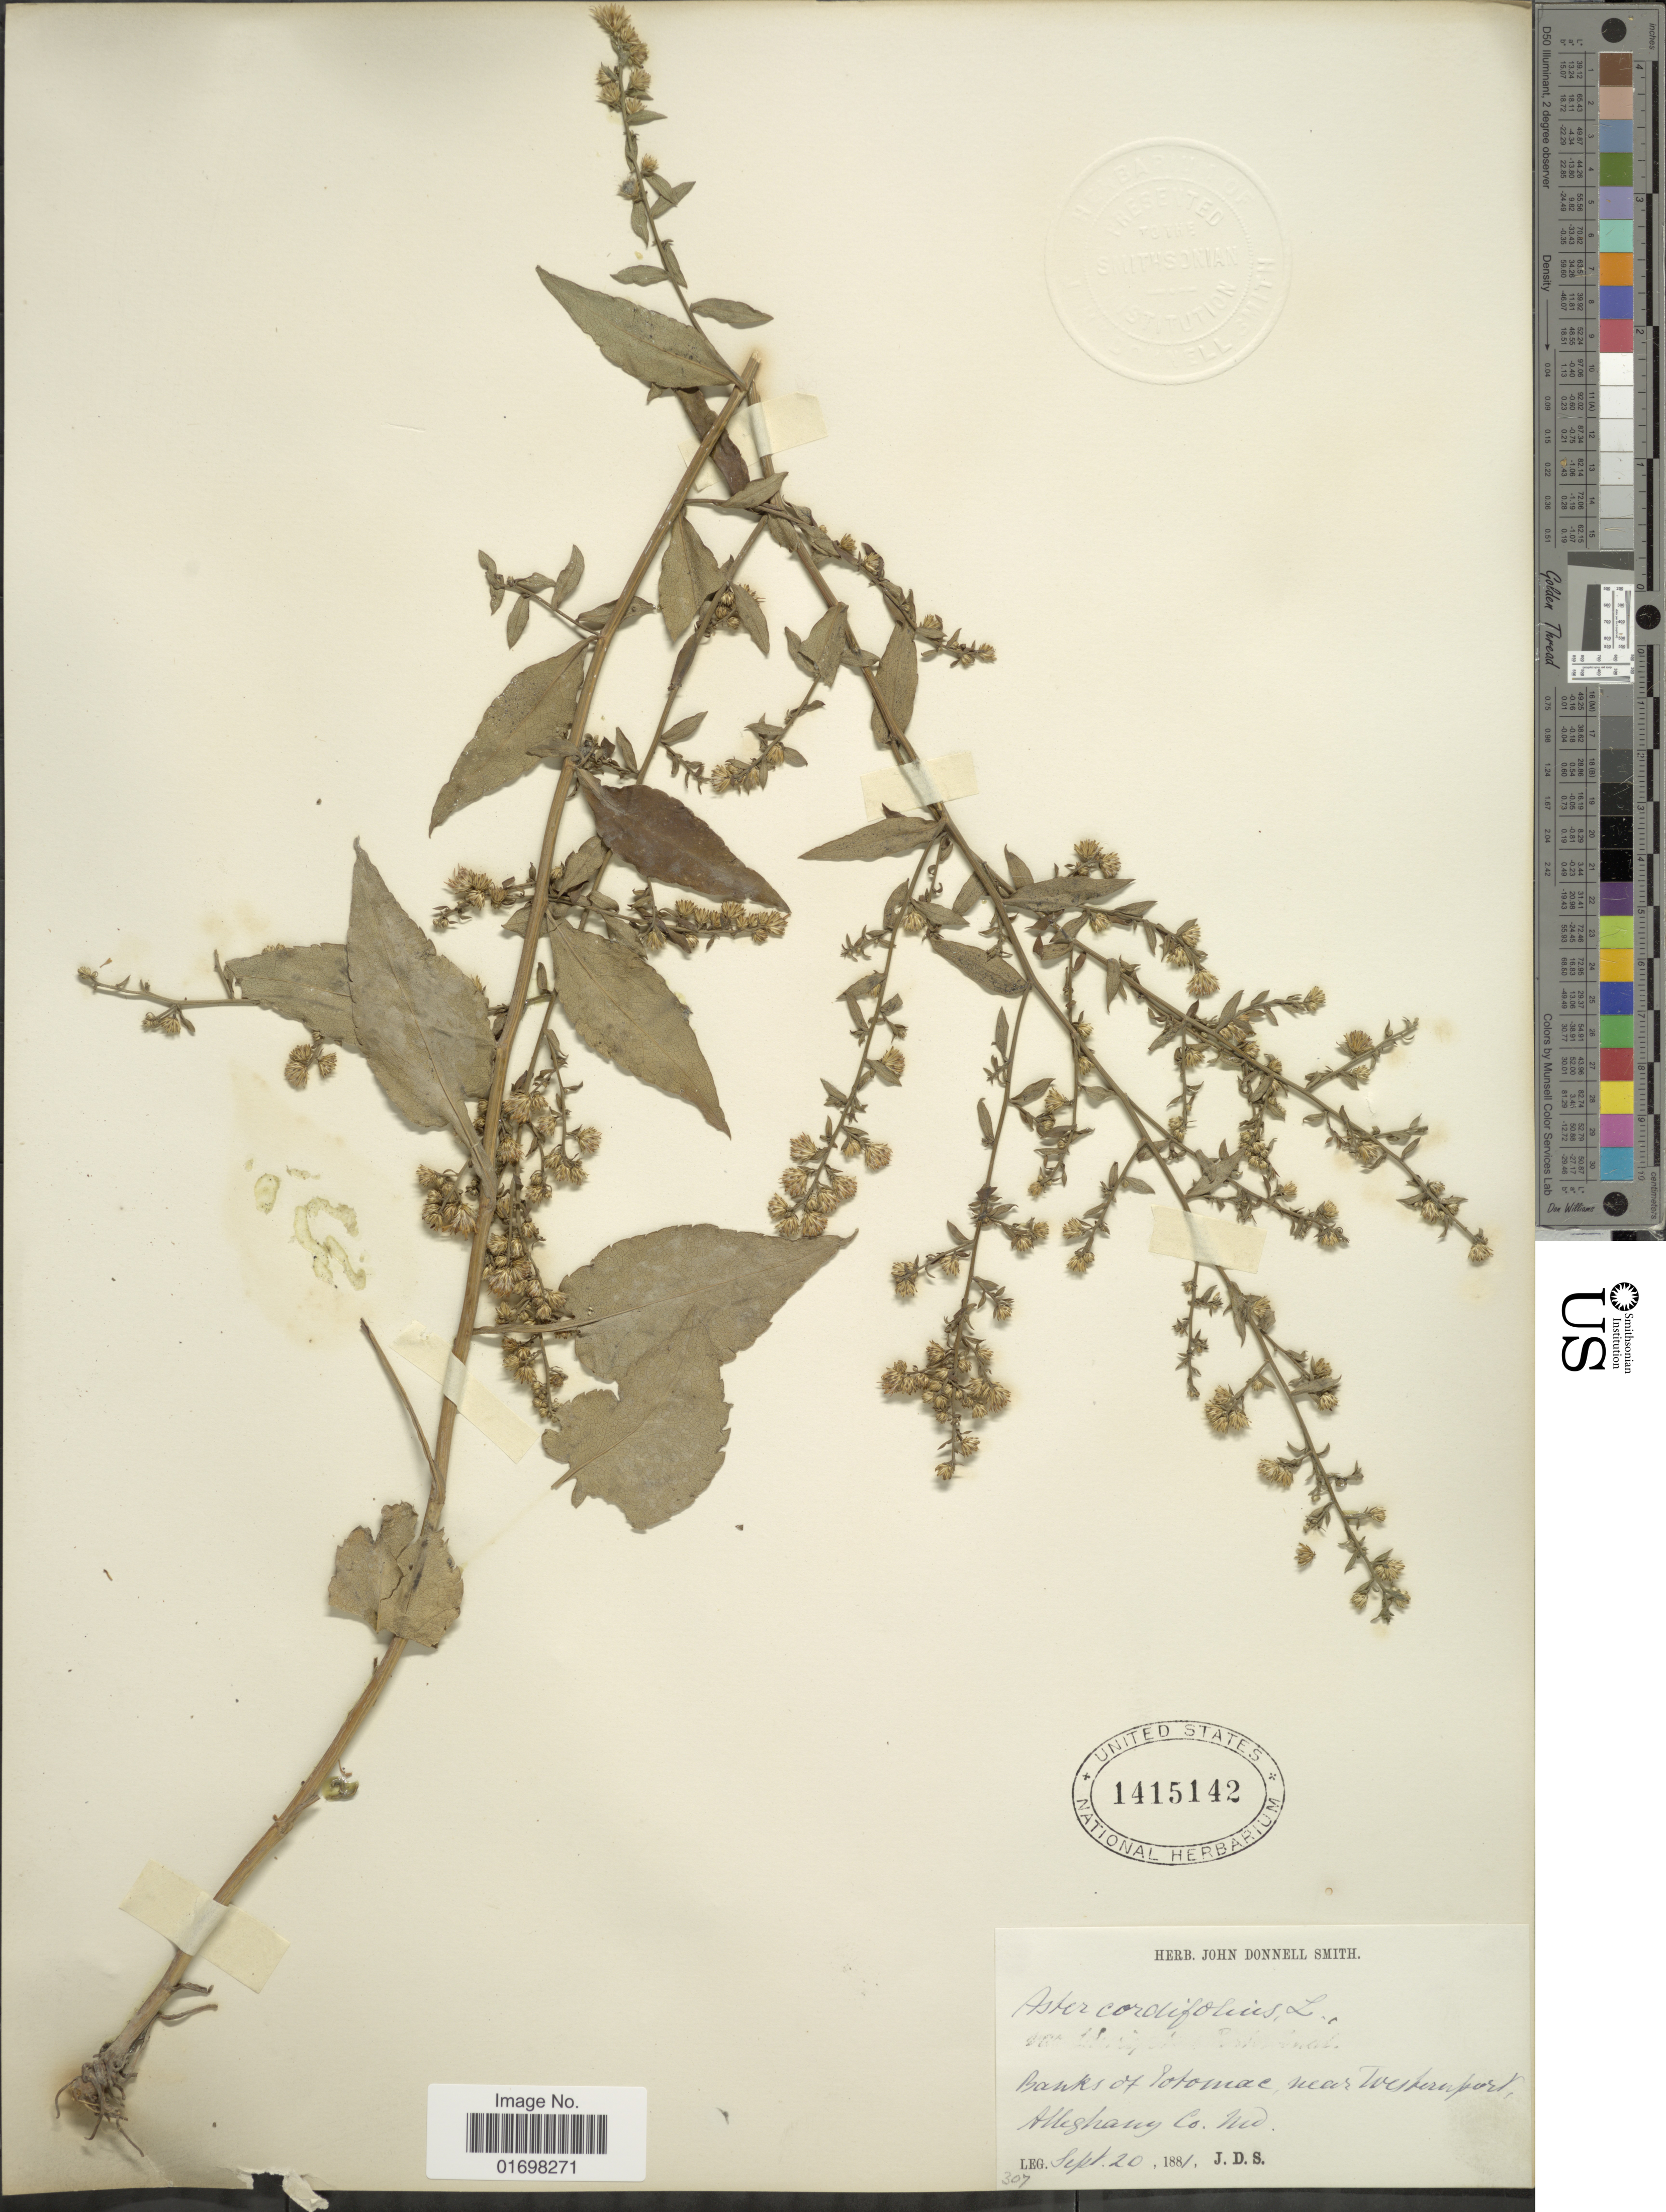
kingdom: Plantae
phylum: Tracheophyta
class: Magnoliopsida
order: Asterales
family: Asteraceae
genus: Symphyotrichum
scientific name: Symphyotrichum cordifolium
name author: (L.) G.L. Nesom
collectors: J. Donnell Smith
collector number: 307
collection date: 1881-09-20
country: United States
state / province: Maryland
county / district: Allegany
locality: Banks of Potomac, near Westernport, Alleghany Co.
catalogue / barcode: US 1415142